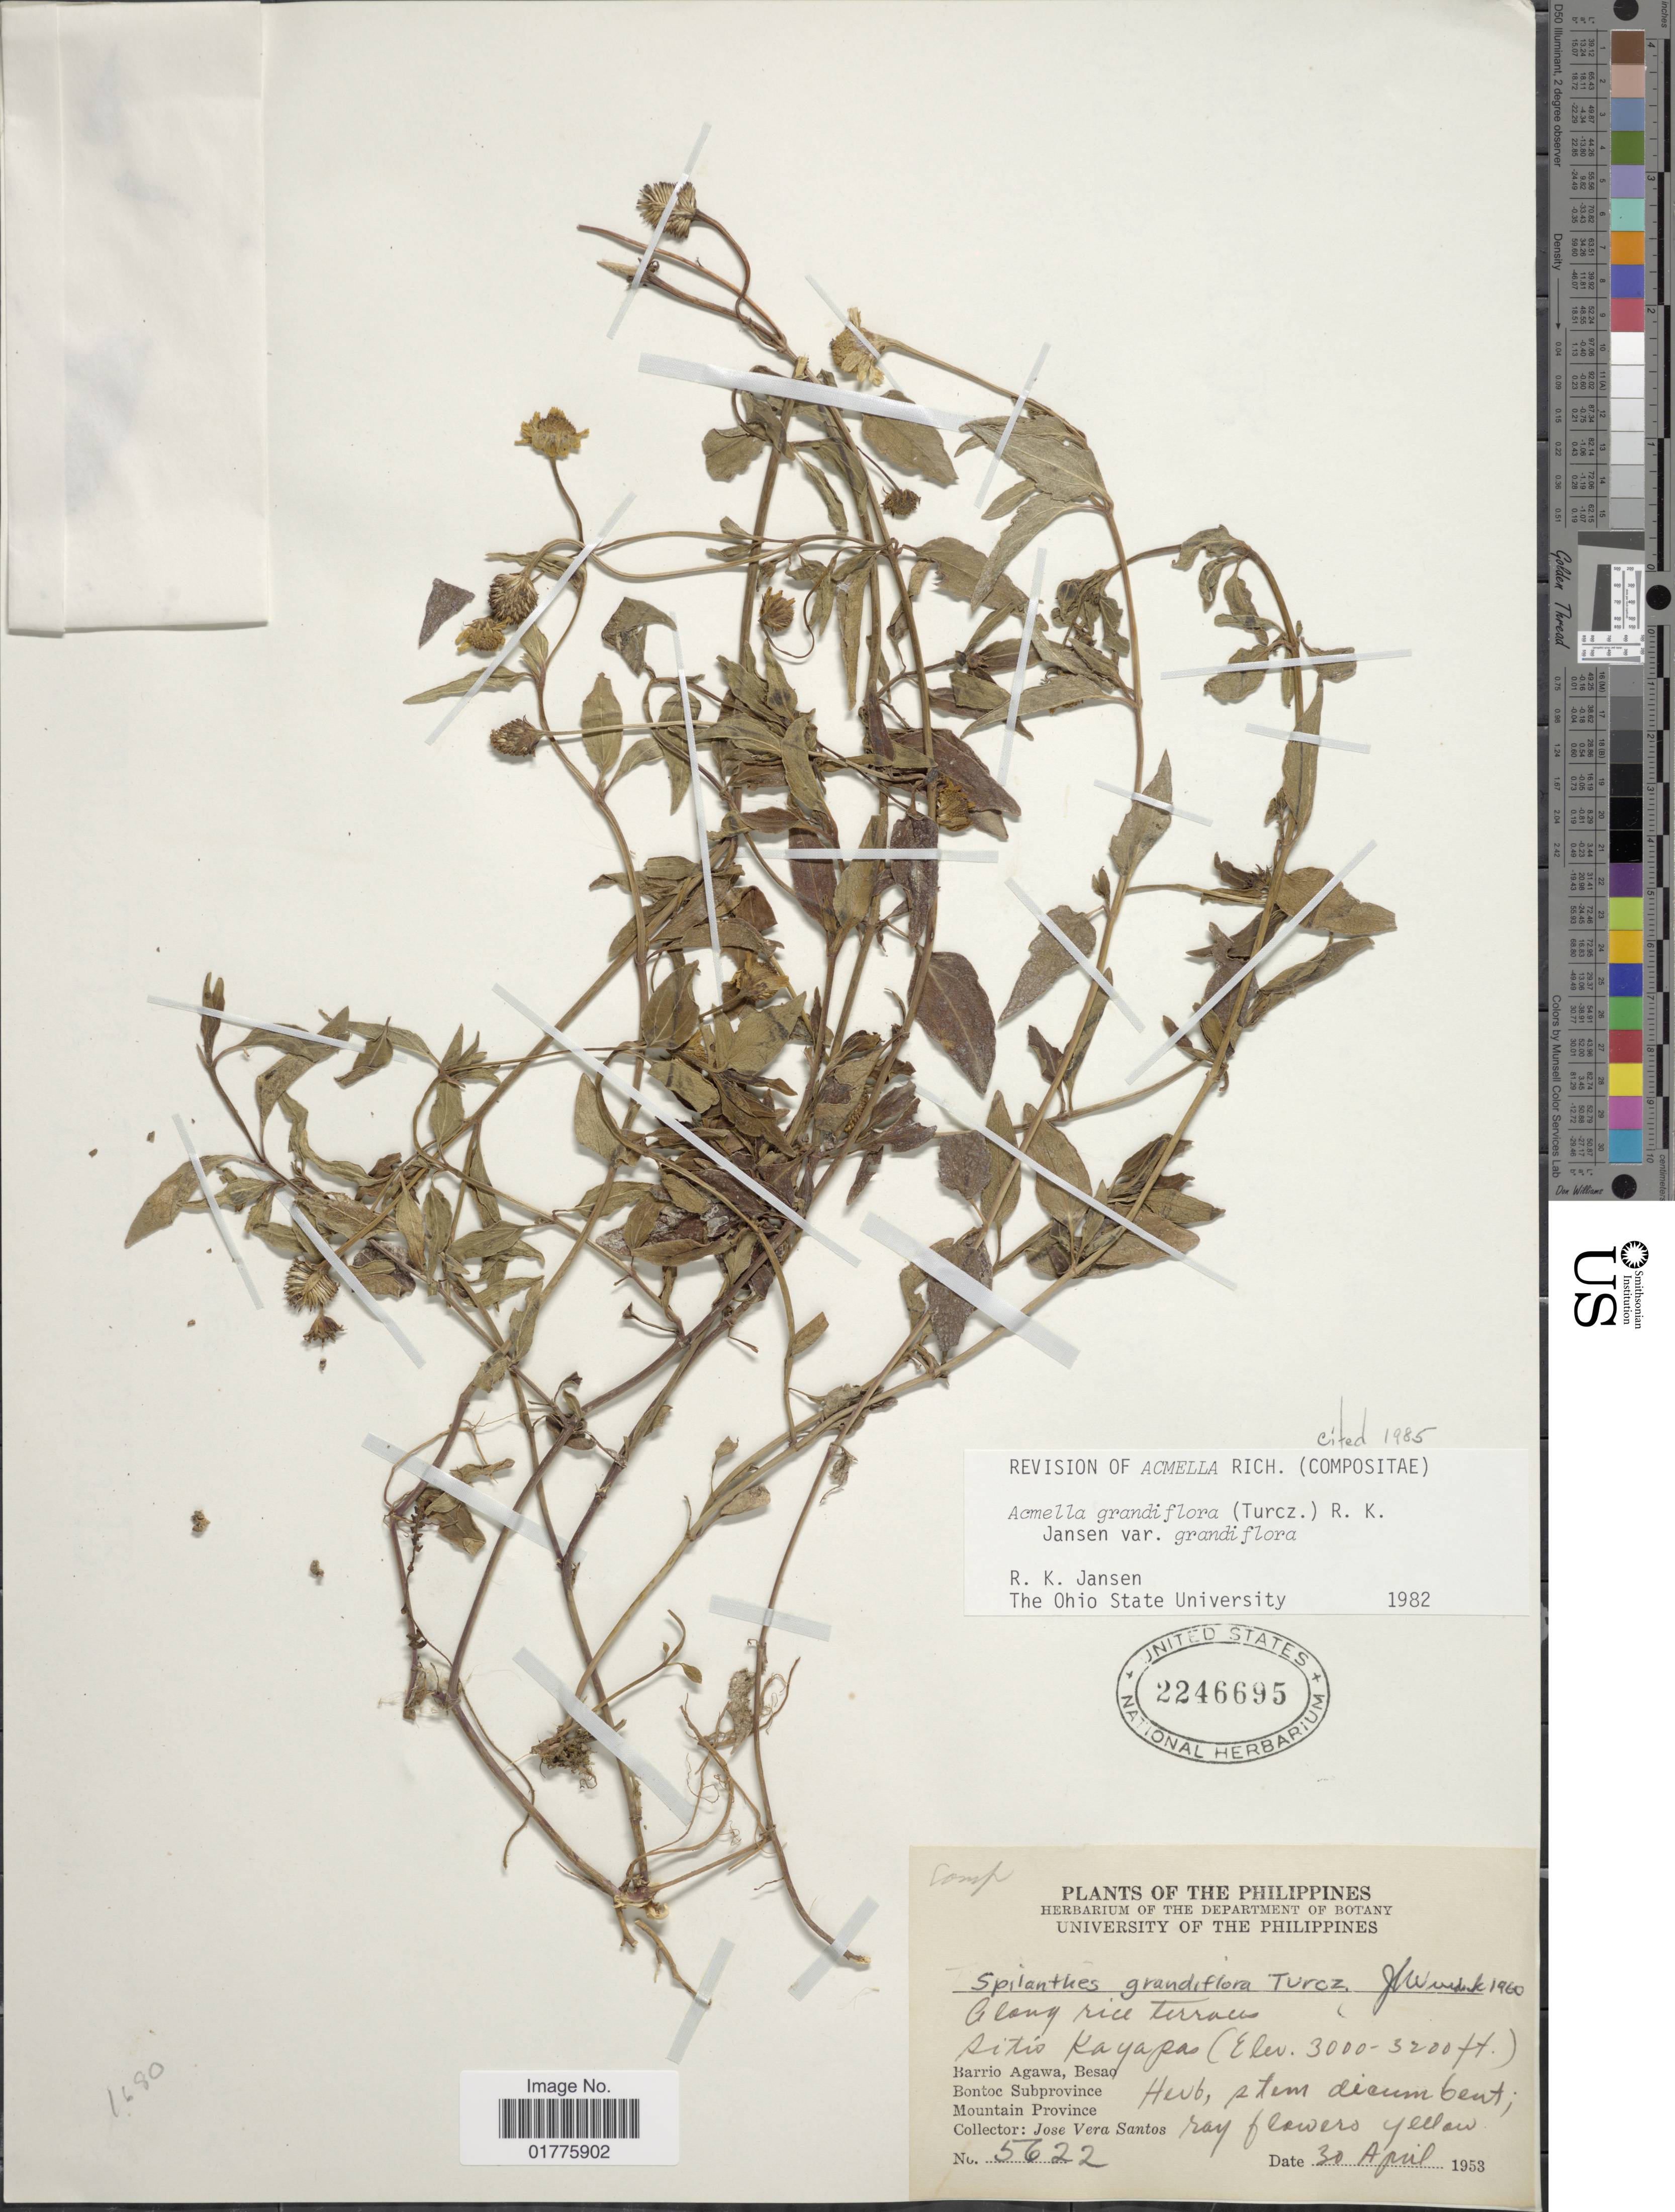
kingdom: Plantae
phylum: Tracheophyta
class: Magnoliopsida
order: Asterales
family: Asteraceae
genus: Acmella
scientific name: Acmella grandiflora var. grandiflora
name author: (Turcz.) R.K. Jansen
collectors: J. V. Santos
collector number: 5622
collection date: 1953-04-30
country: Philippines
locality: Along rice Terraces, Barrio Agawa, Besao, Bontoc Subprovince, Mountain Province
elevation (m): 914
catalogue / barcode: US 2246695